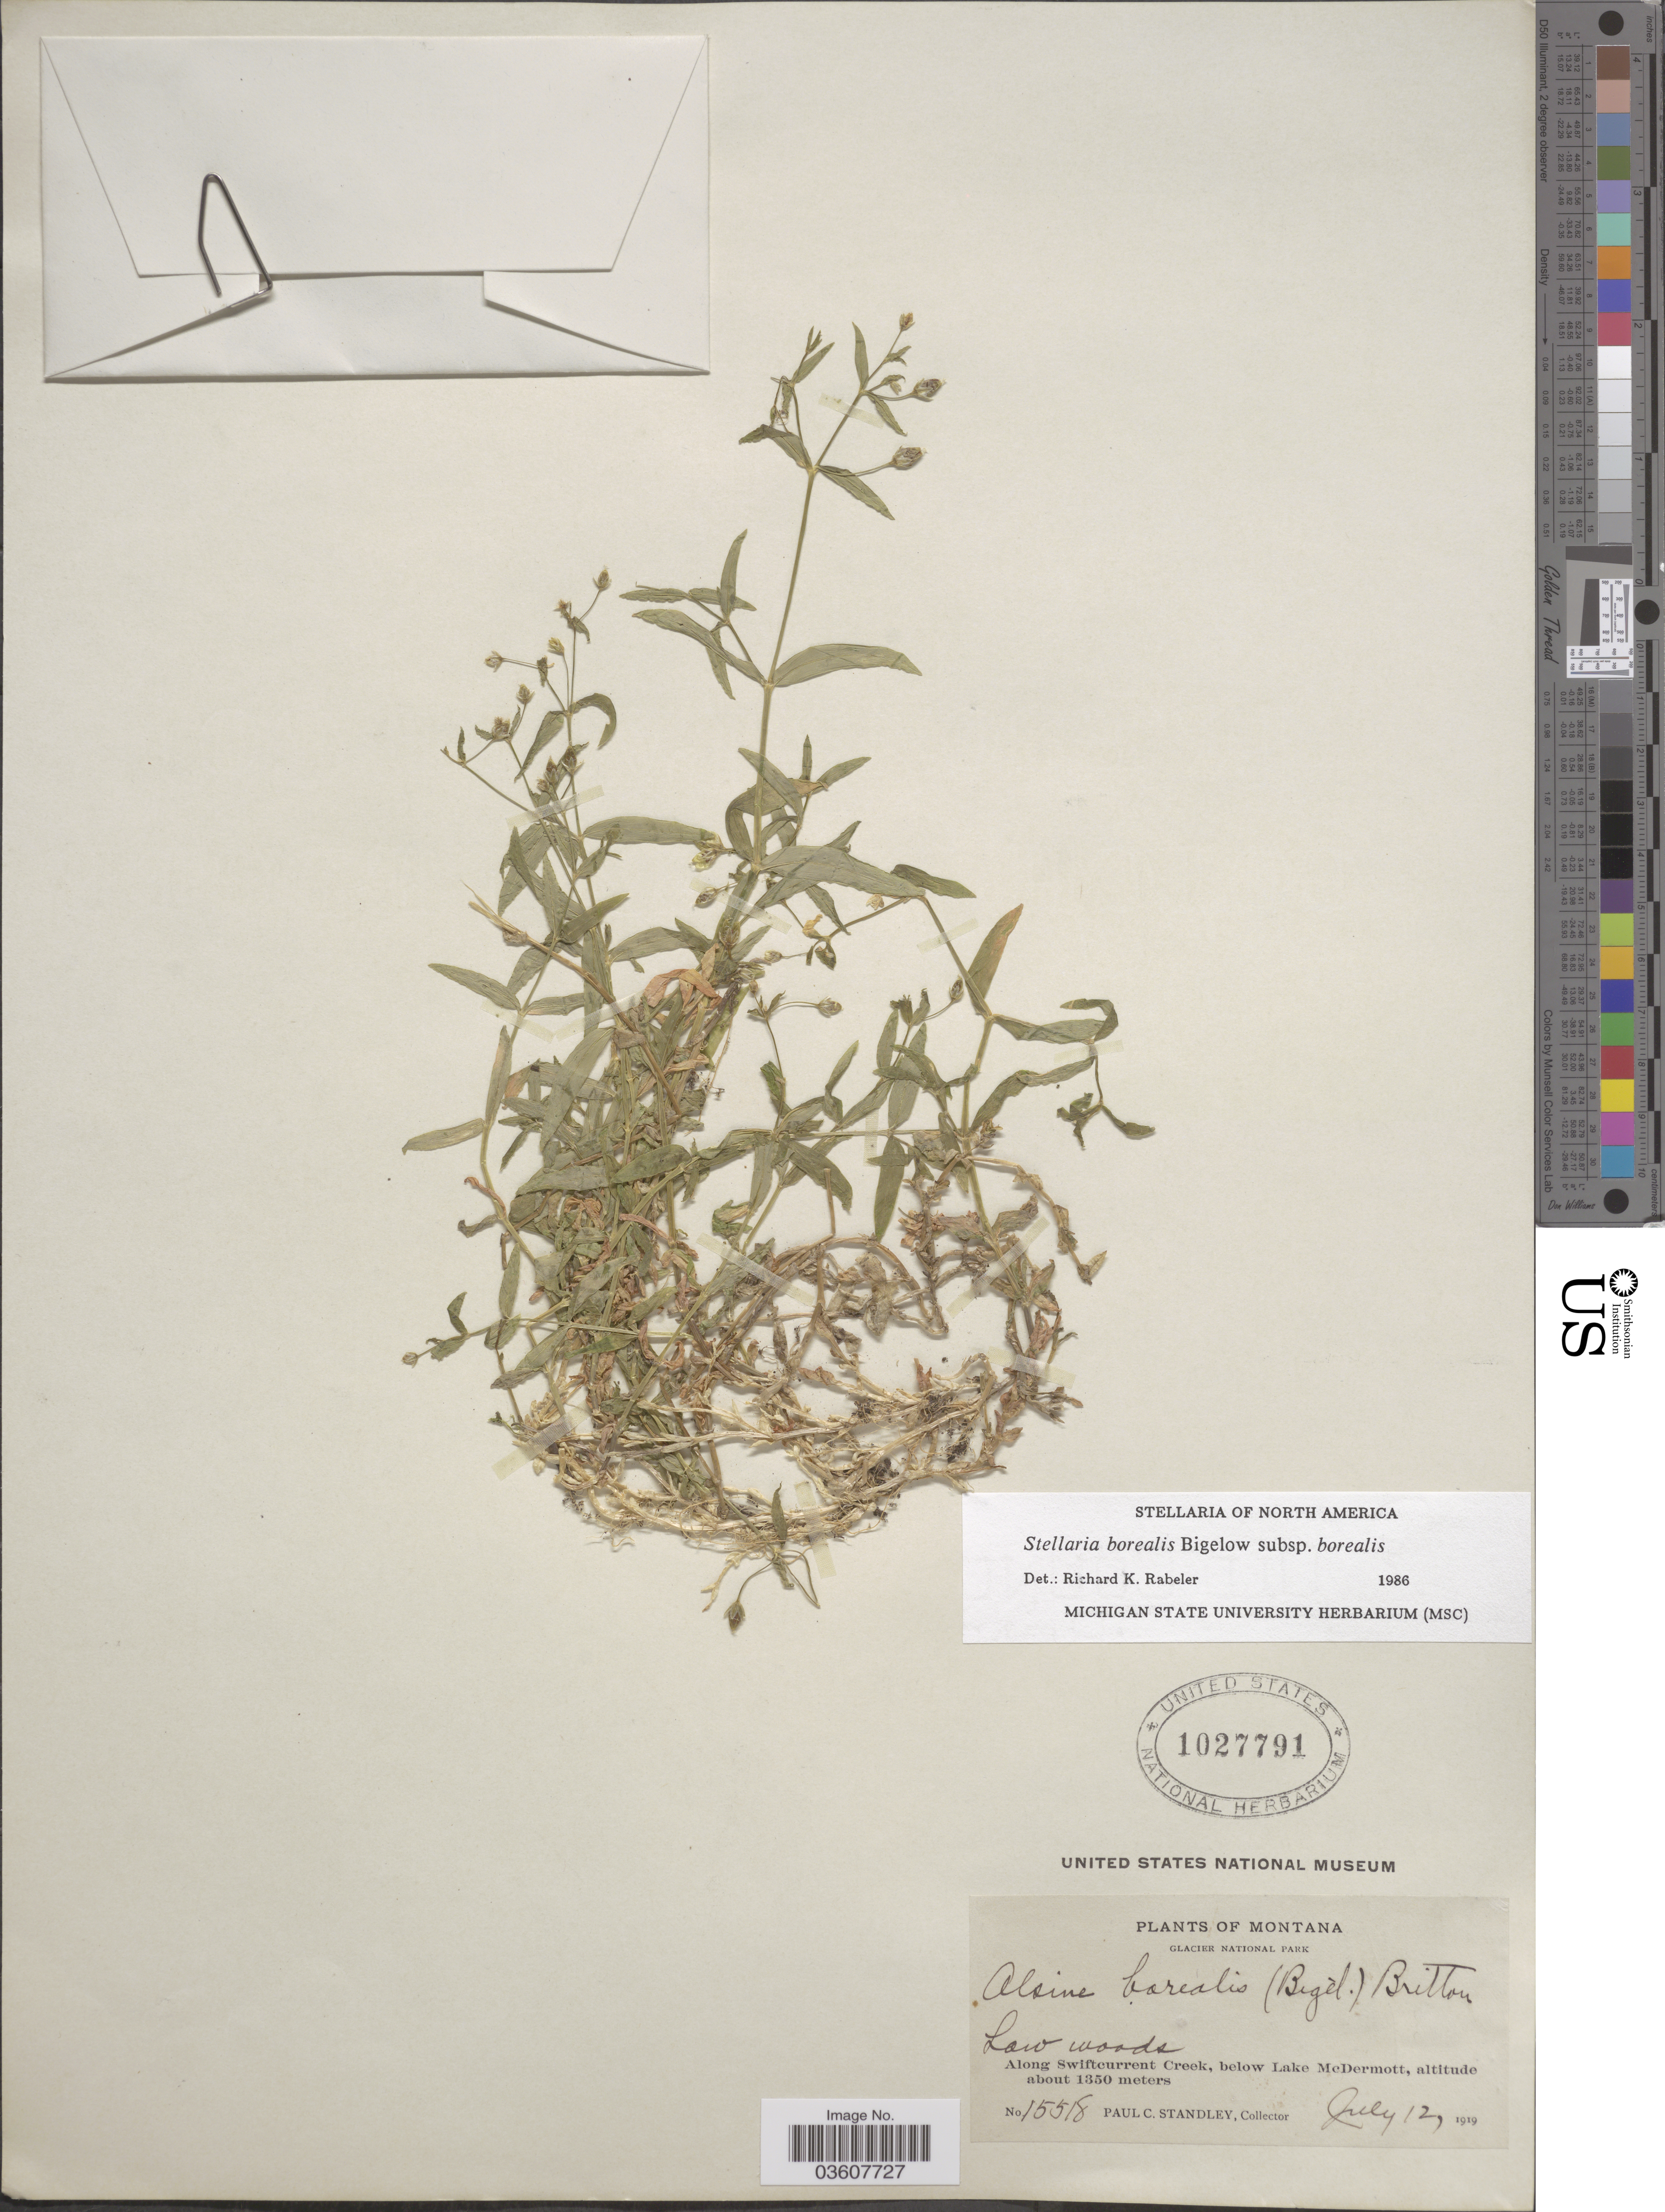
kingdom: Plantae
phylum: Tracheophyta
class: Magnoliopsida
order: Caryophyllales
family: Caryophyllaceae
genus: Stellaria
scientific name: Stellaria borealis subsp. borealis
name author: Bigelow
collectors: P. C. Standley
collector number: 15518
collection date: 1919-07-12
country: United States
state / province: Montana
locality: Glacier National Park. Along Swiftcurrent Creek, below Lake McDermott.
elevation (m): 1350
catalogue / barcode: US 1027791